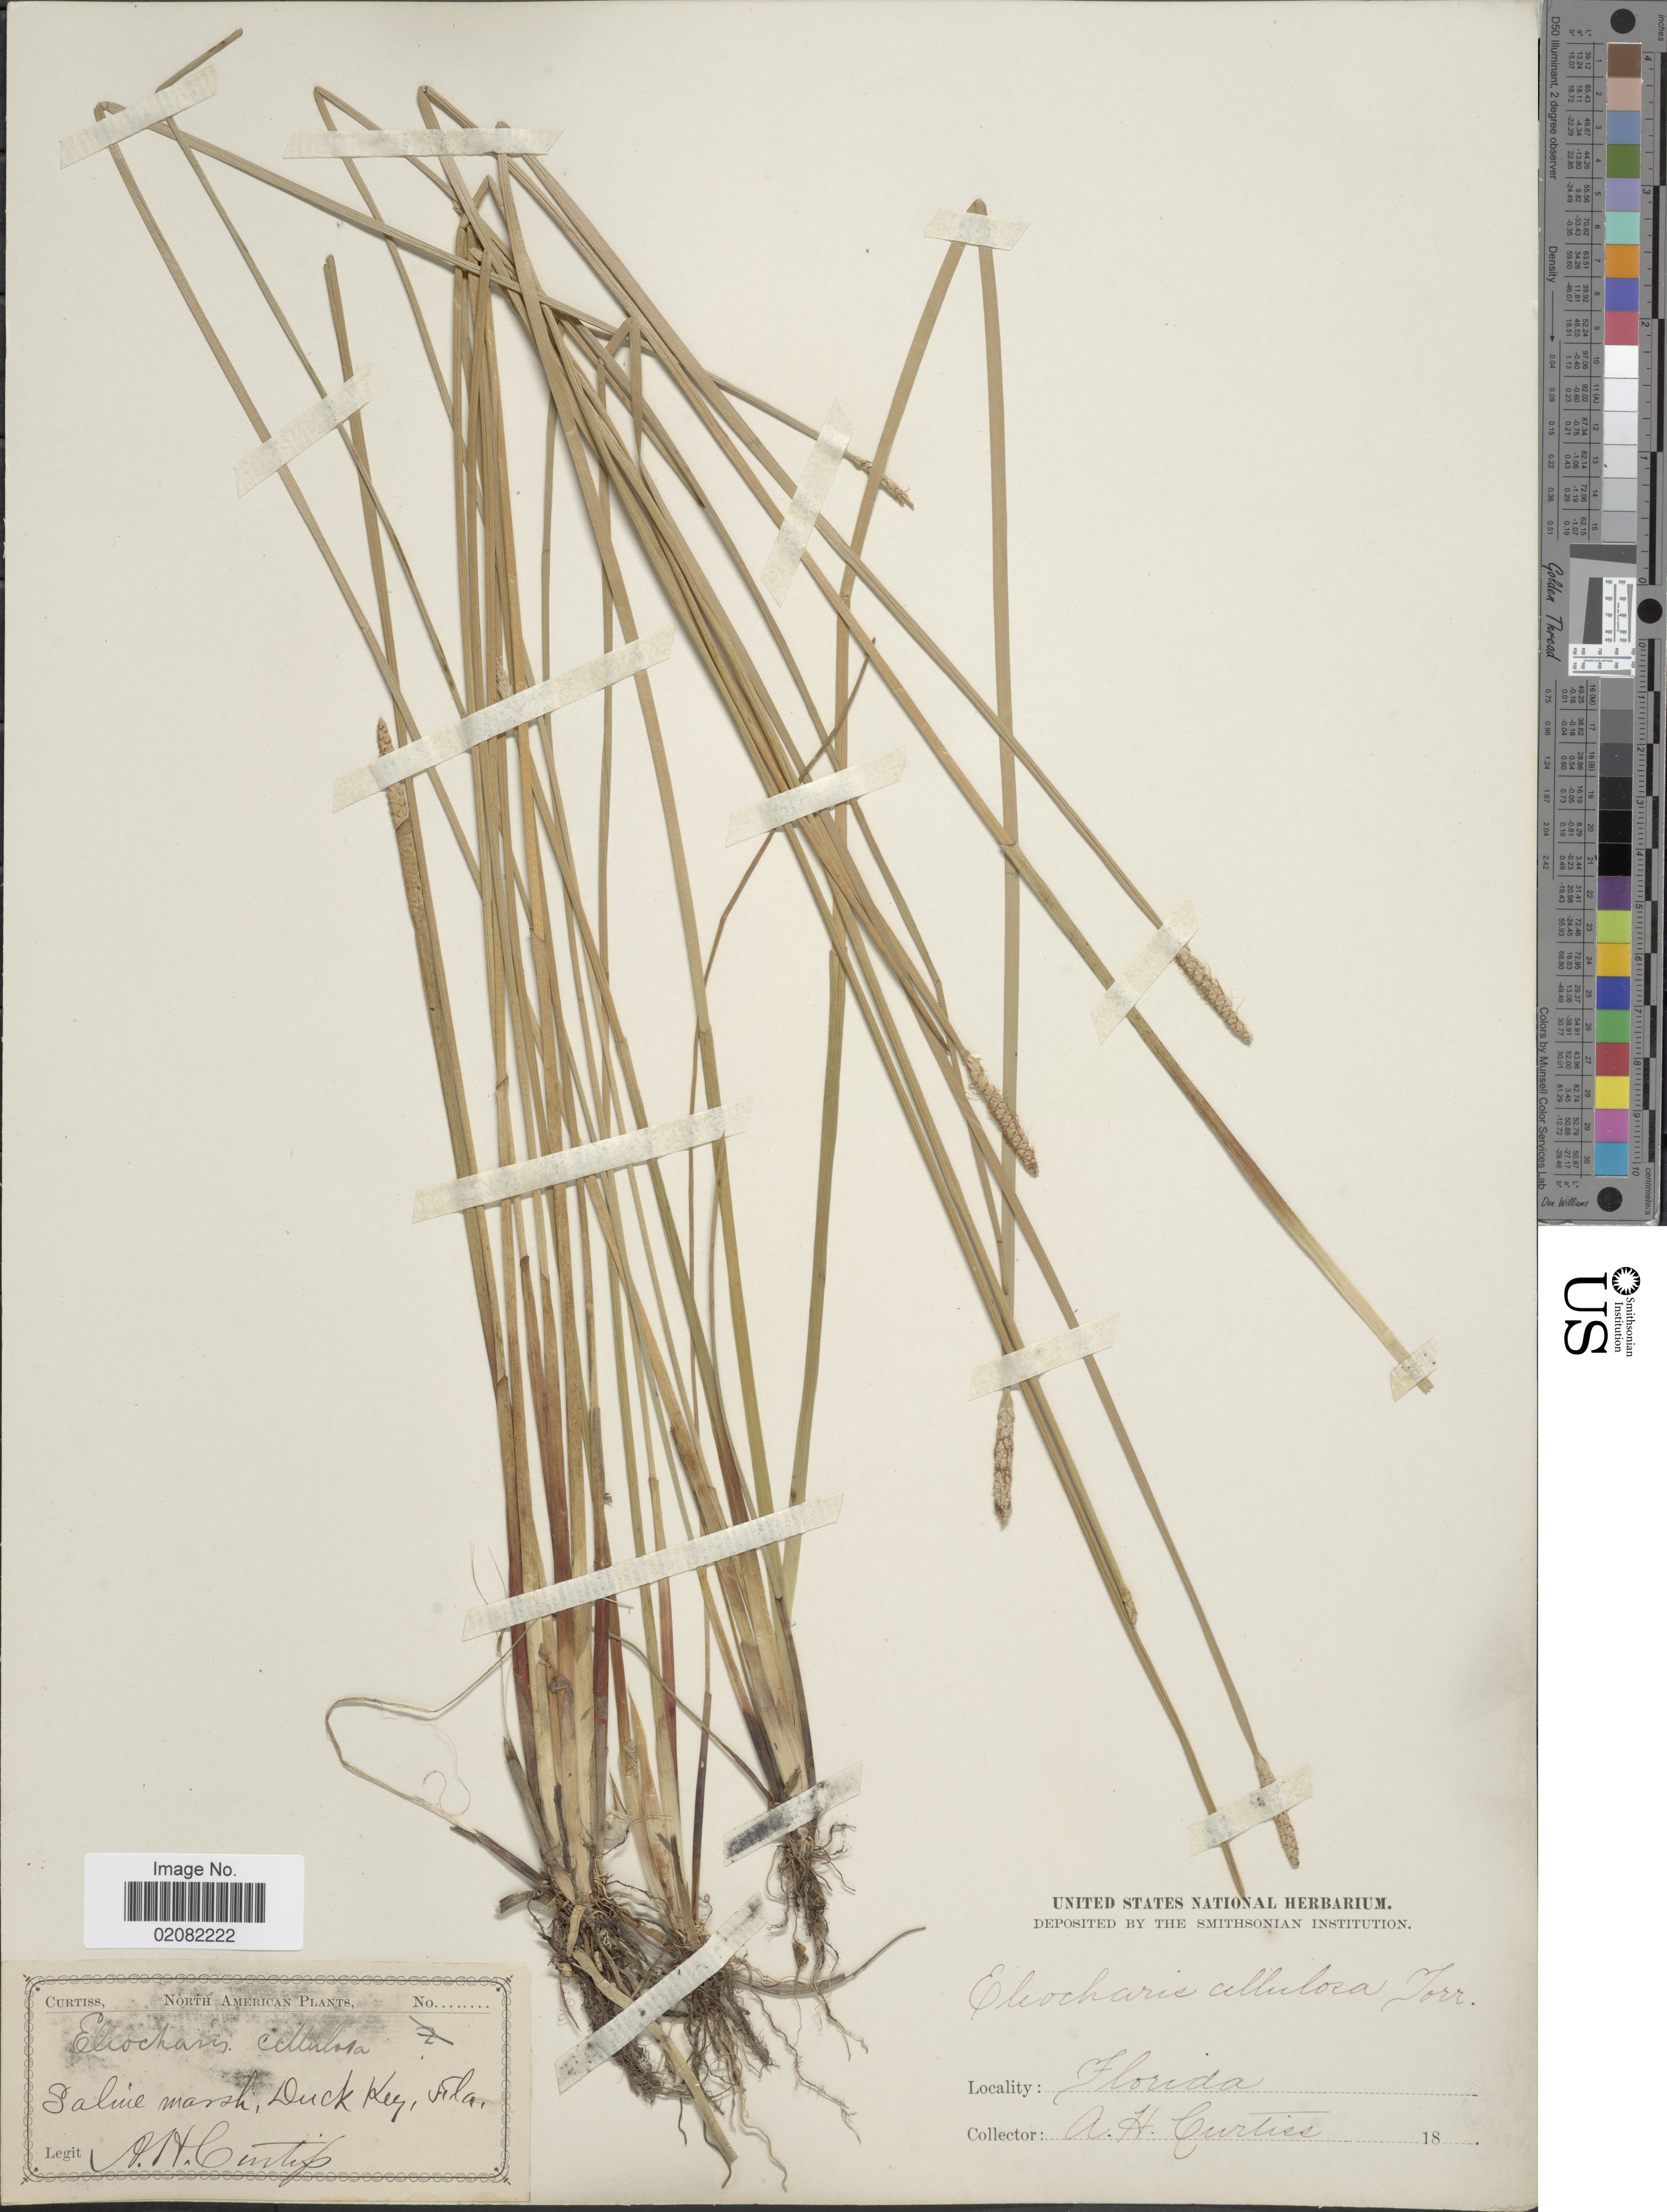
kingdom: Plantae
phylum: Tracheophyta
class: Liliopsida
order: Poales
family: Cyperaceae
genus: Eleocharis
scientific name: Eleocharis cellulosa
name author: Torr.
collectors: A. H. Curtiss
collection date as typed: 18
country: United States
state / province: Florida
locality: Salmie marsh, Ducky Key, Fla.